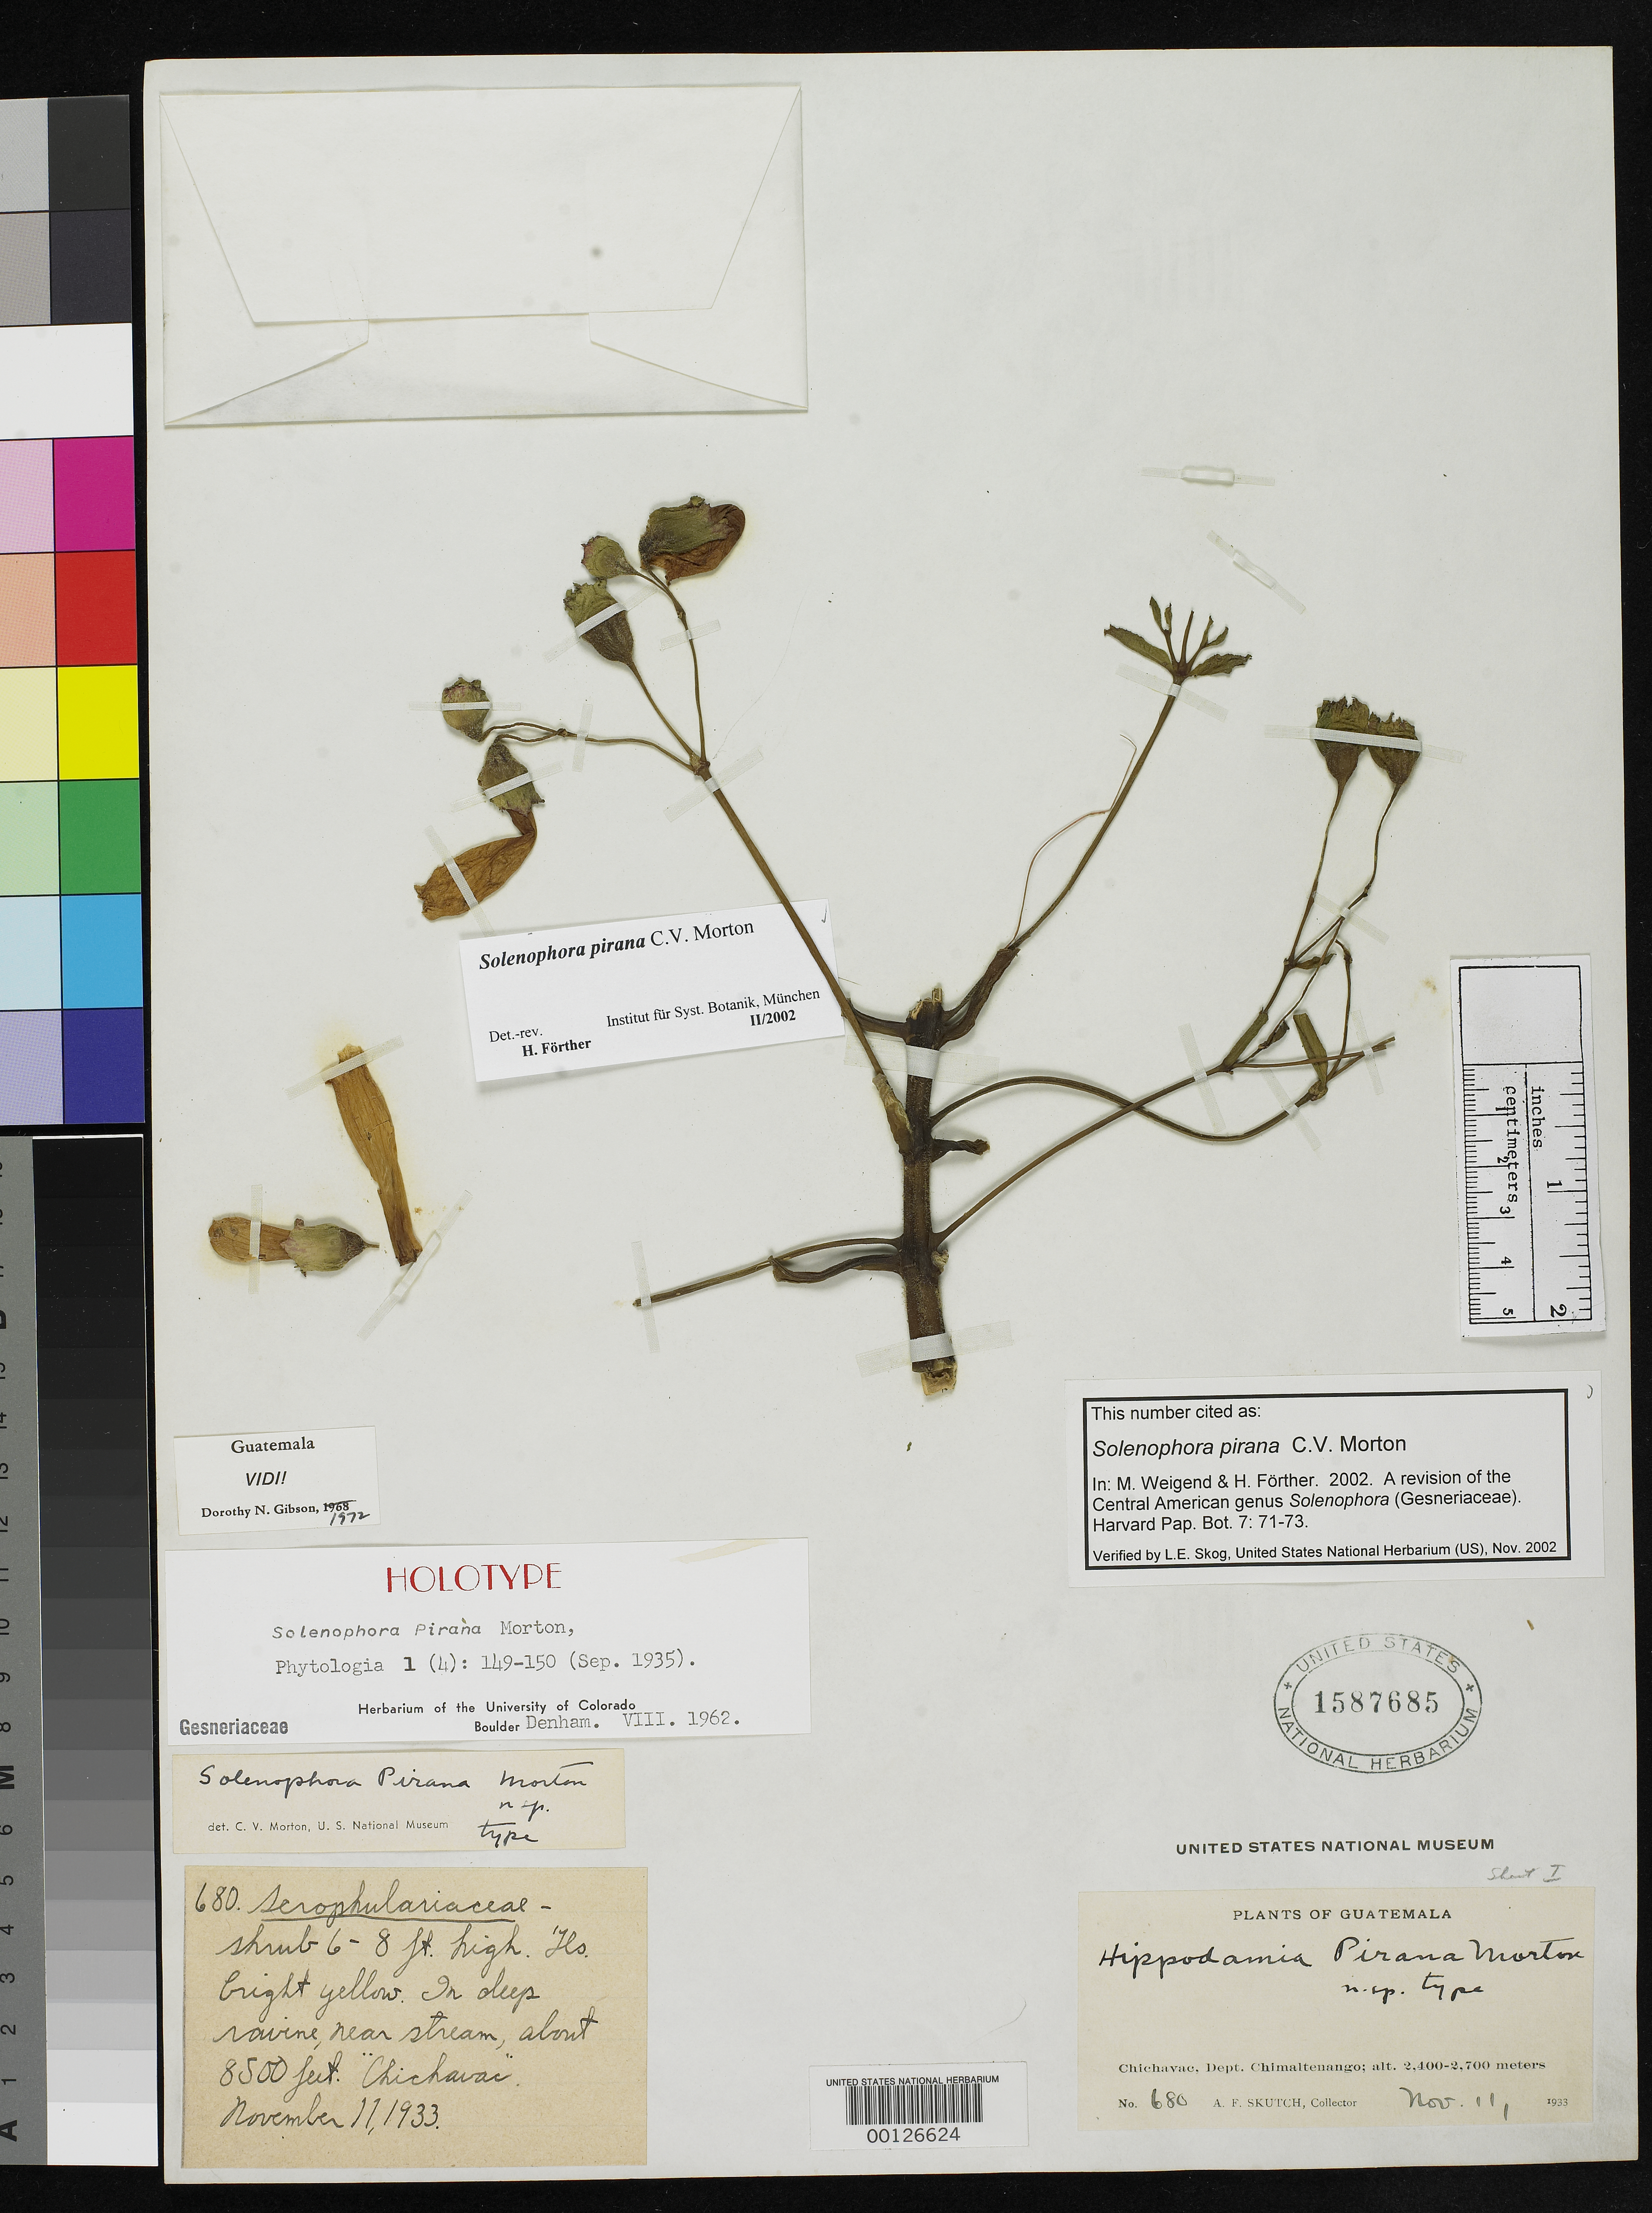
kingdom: Plantae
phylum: Tracheophyta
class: Magnoliopsida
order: Lamiales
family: Gesneriaceae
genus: Solenophora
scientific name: Solenophora pirana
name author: C.V. Morton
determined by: Förther, Harald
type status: Holotype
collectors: A. F. Skutch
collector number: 680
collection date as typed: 11 Nov 1933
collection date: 1933-11-11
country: Guatemala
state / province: Chimaltenango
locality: Chichavac.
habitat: In deep ravine, near stream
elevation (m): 2591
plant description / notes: Cited 2002 by Weigend & Förther, Harvard Pap. Bot. 7; Sheet 1 of holotype mounted on 2 sheets. Handwritten label, "about 8500 feet"; printed label, "2,400-2,700 meters".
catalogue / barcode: US 1587685